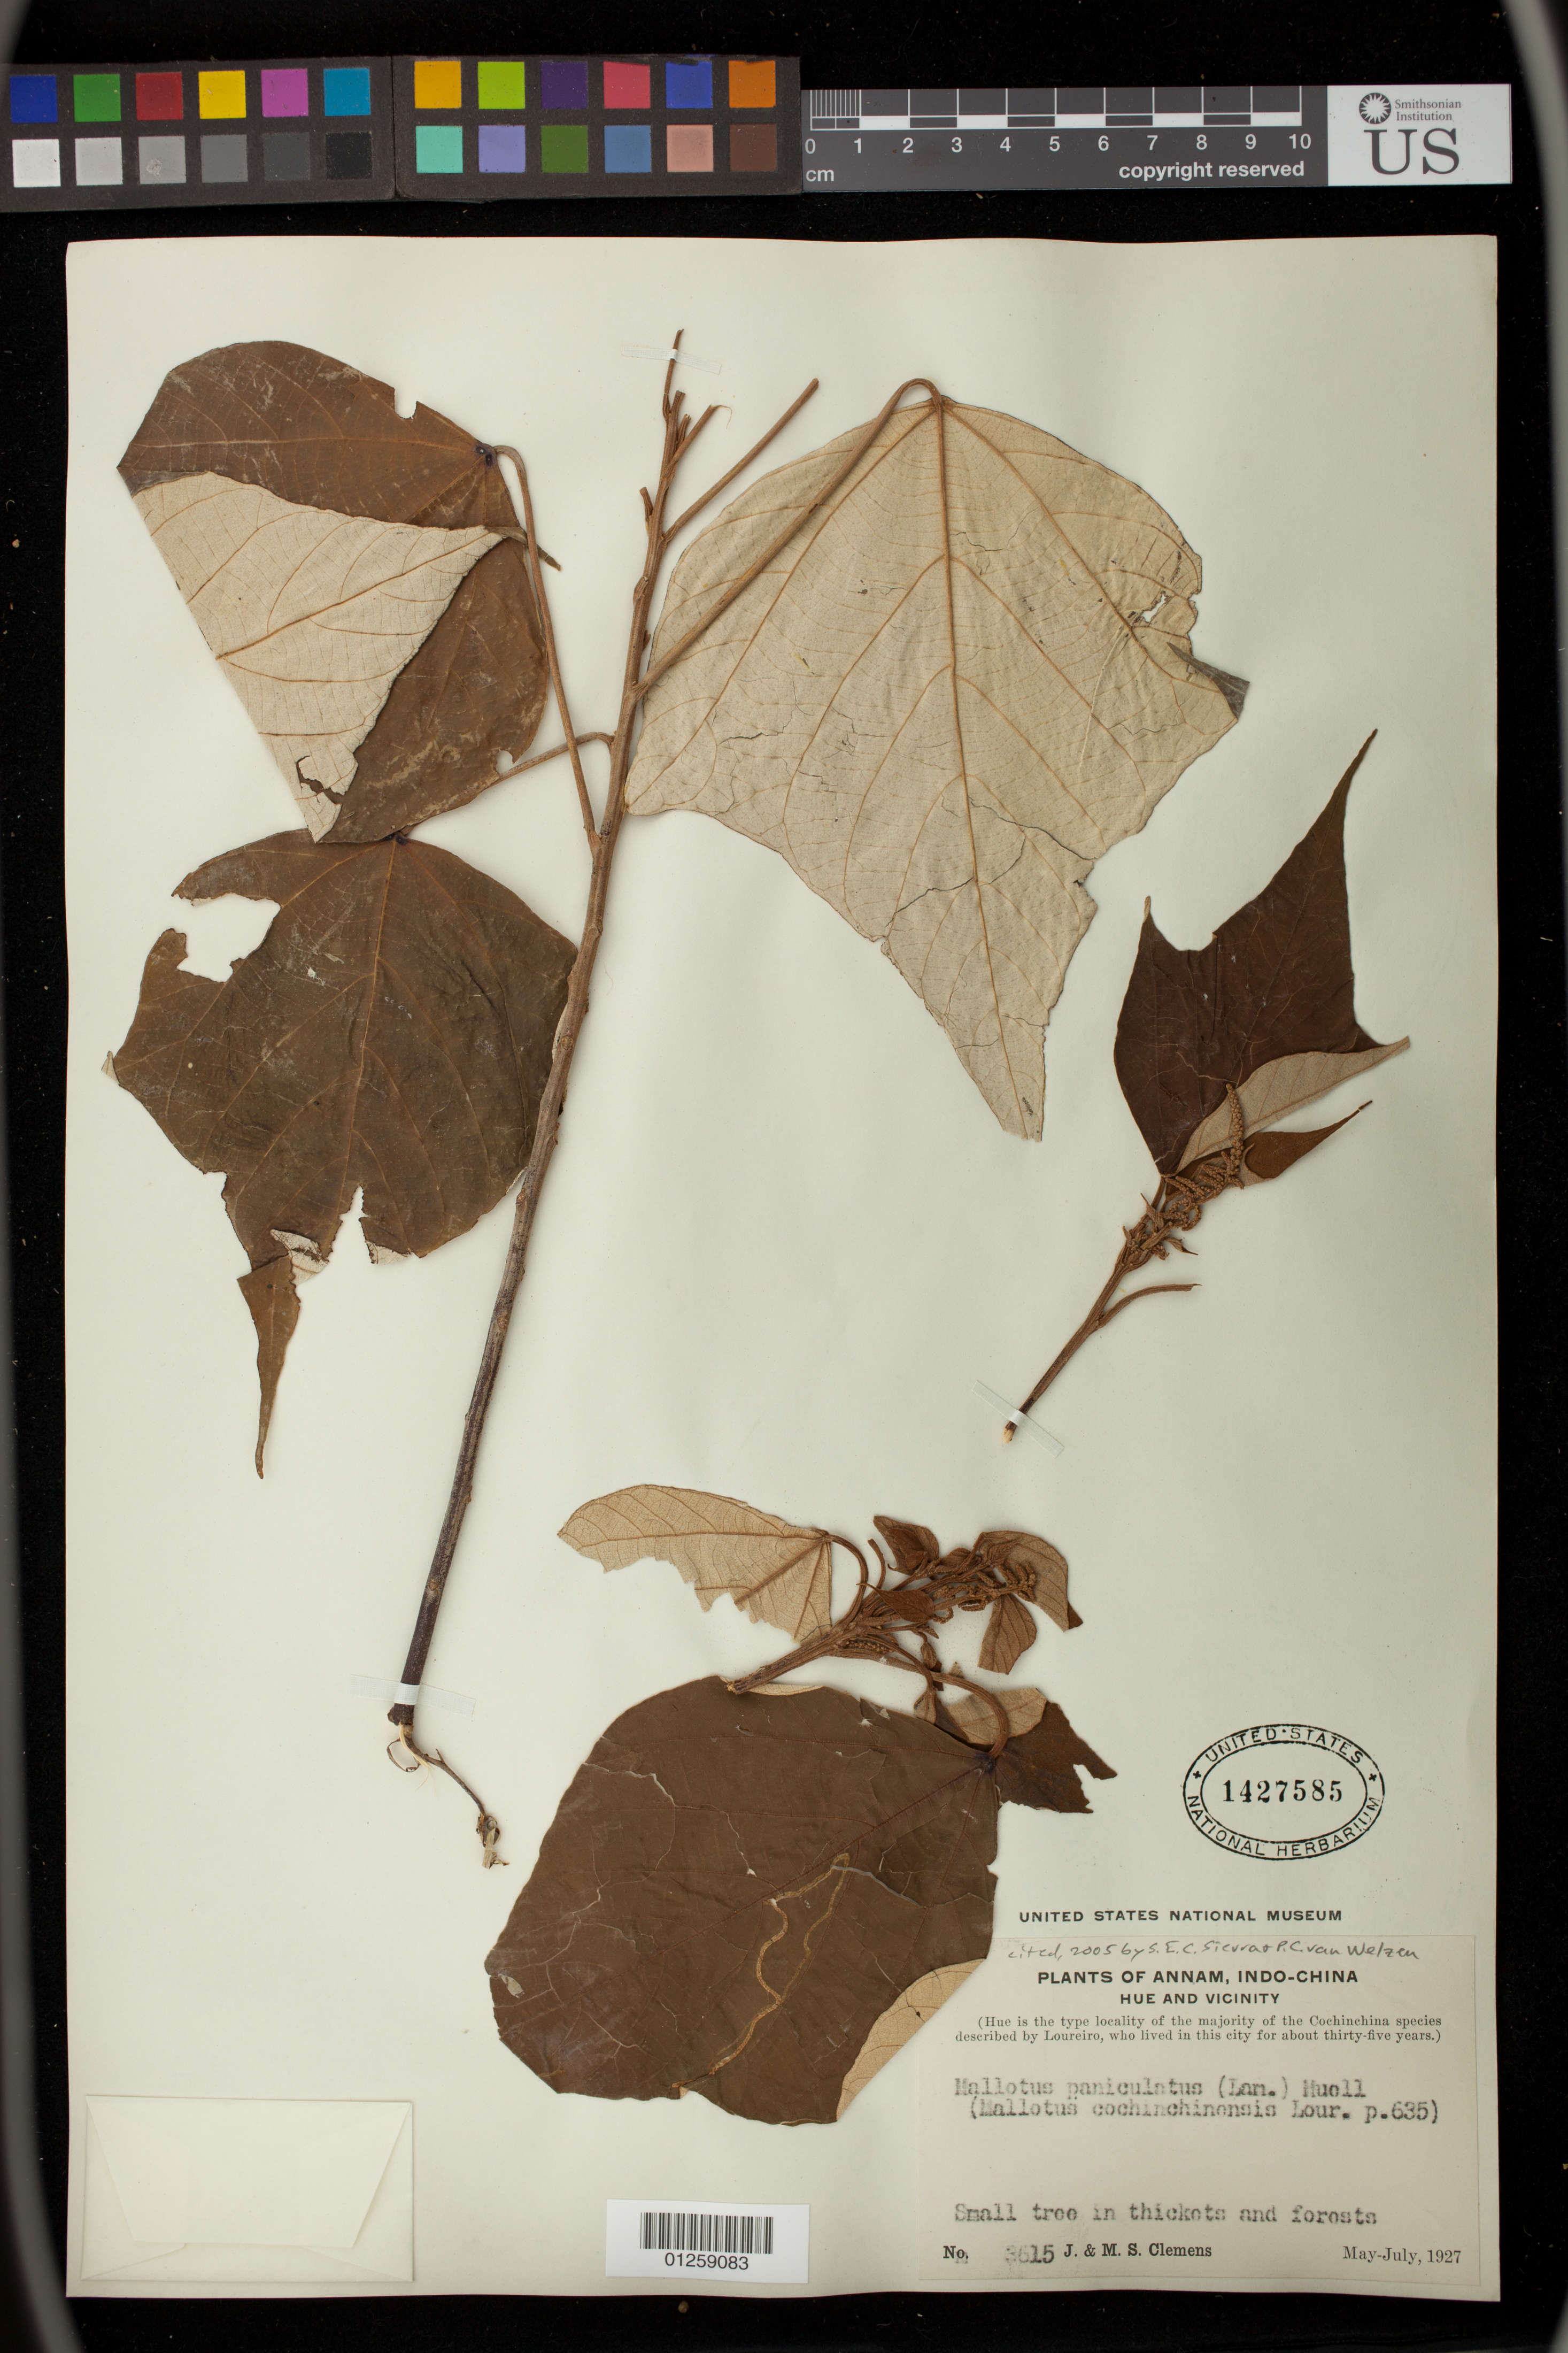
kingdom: Plantae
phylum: Tracheophyta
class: Magnoliopsida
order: Malpighiales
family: Euphorbiaceae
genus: Mallotus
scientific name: Mallotus paniculatus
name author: (Lam.) Müll. Arg.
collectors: J. Clemens & M. S. Clemens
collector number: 3615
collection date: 1927-05/1927-07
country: Vietnam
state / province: Annam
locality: Hue and vicinity.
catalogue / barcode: US 1427585